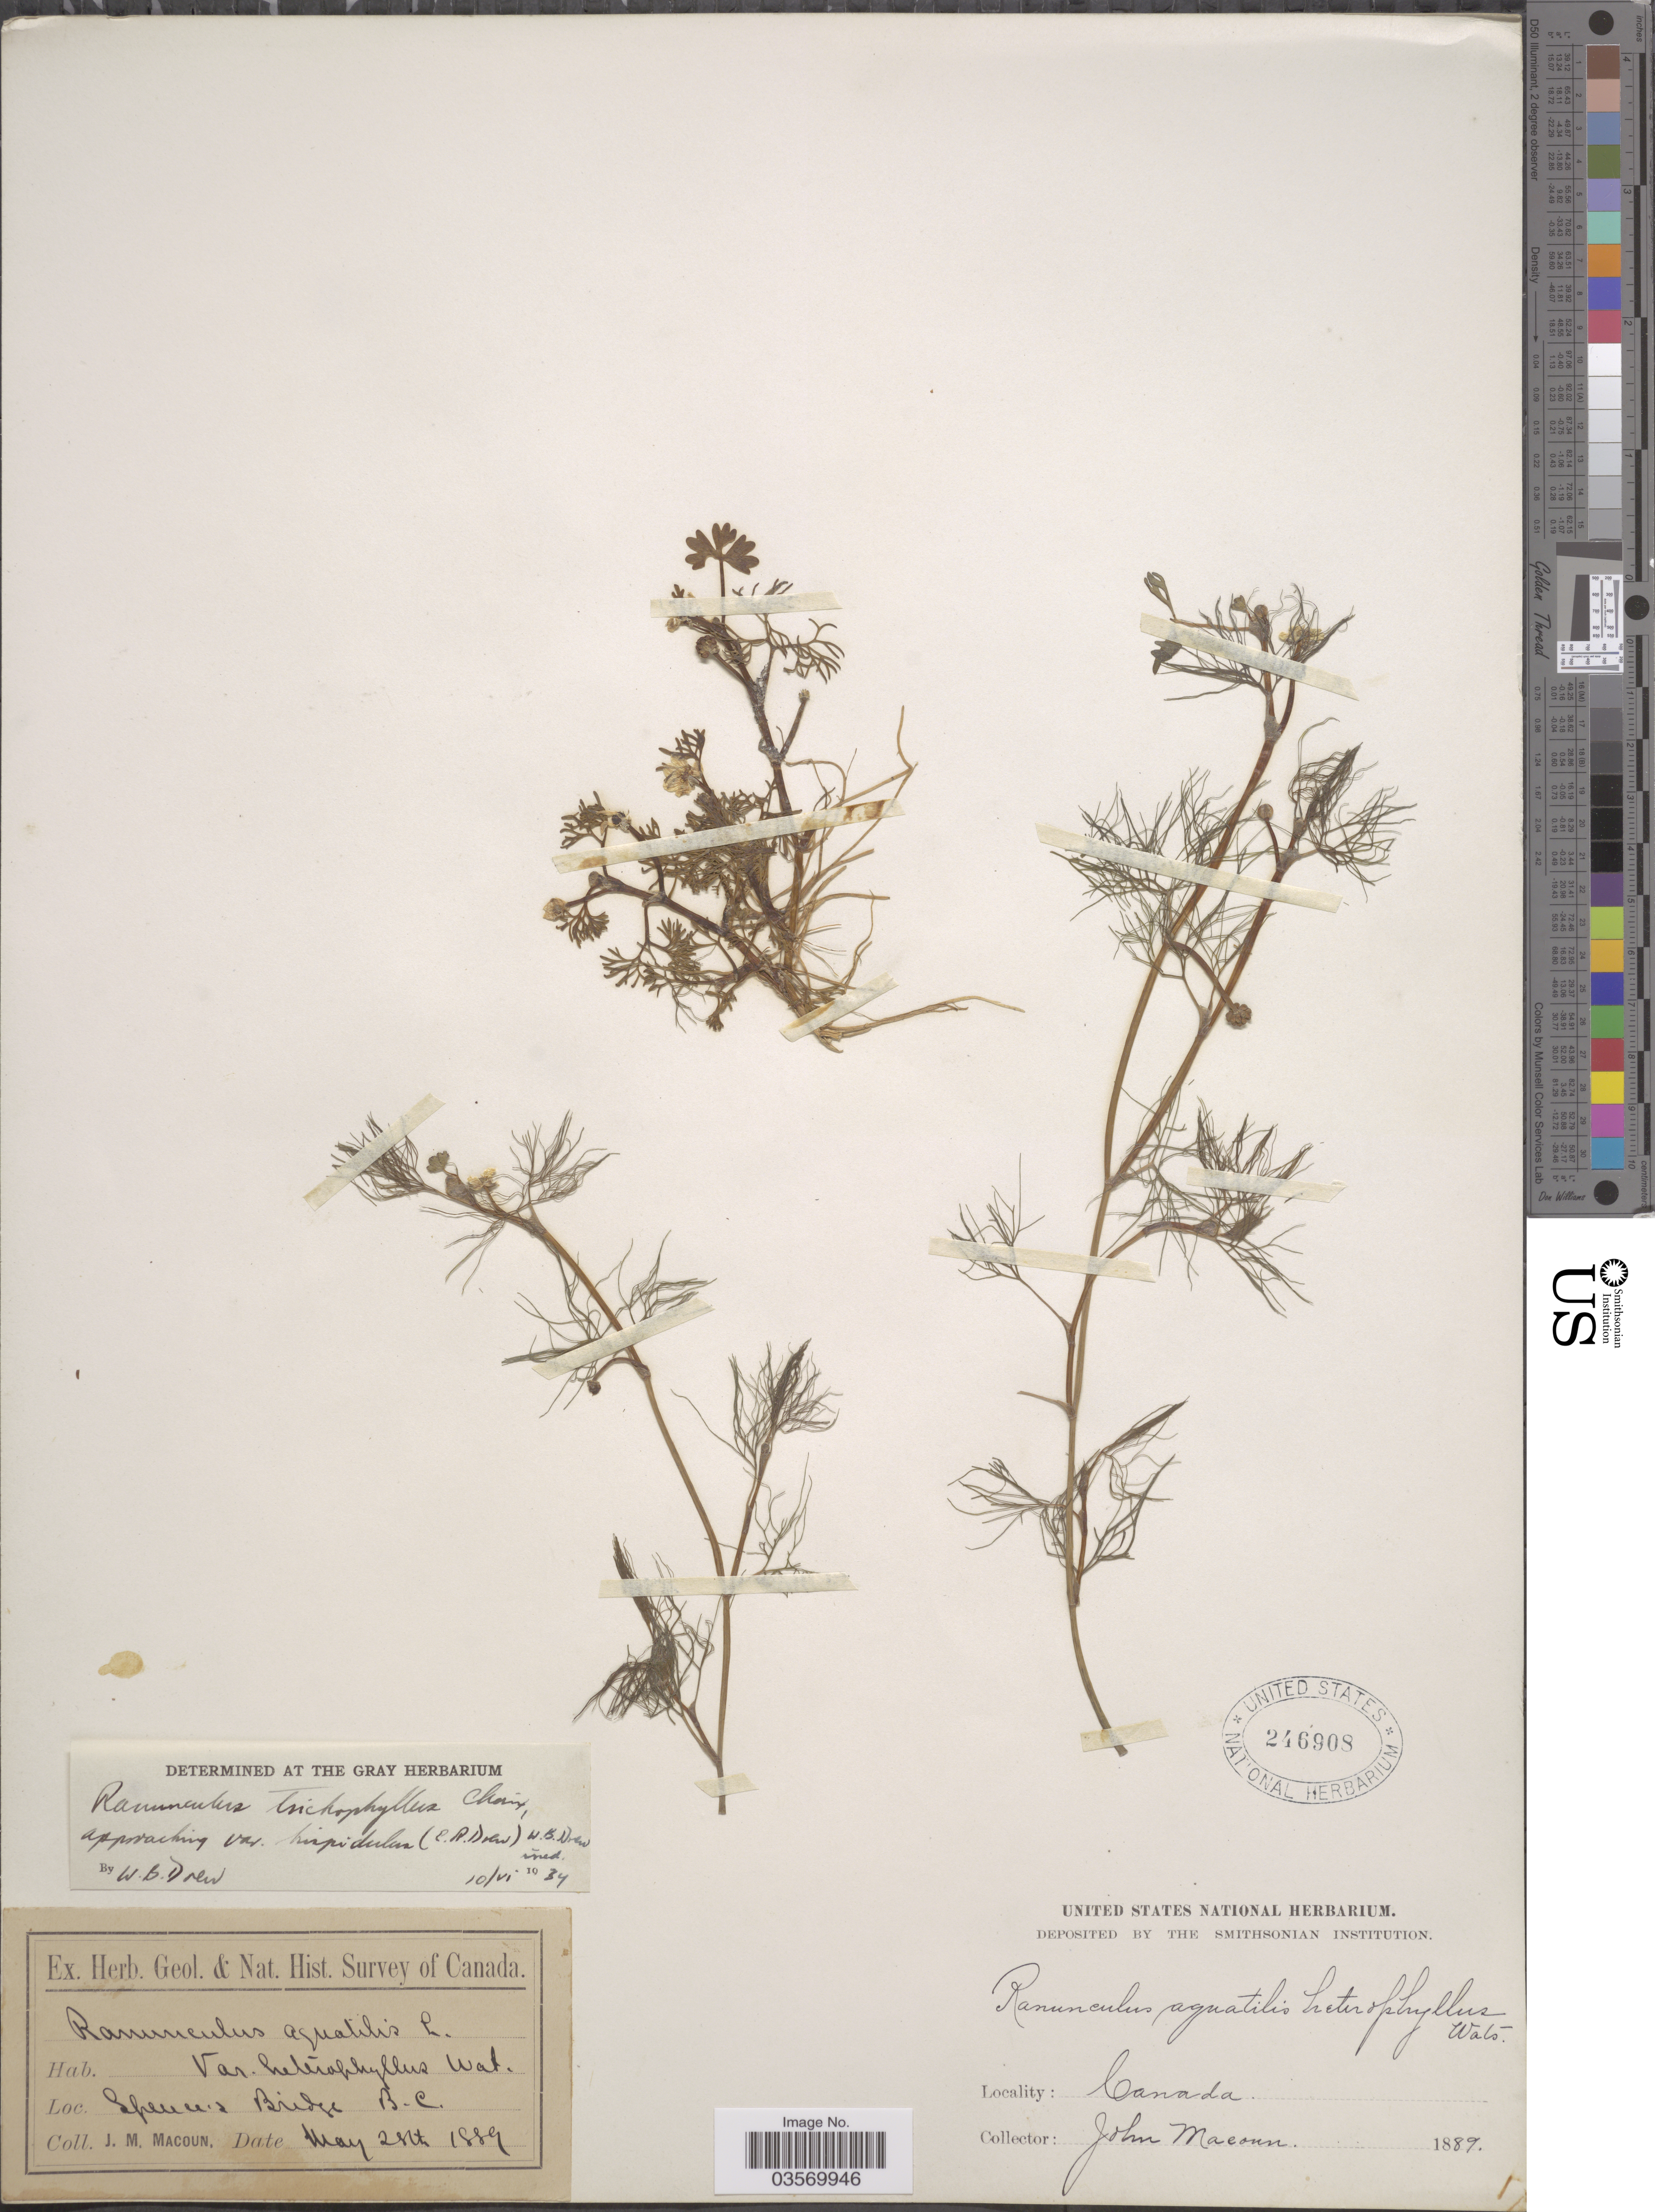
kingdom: Plantae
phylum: Tracheophyta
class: Magnoliopsida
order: Ranunculales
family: Ranunculaceae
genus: Ranunculus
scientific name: Ranunculus mongolicus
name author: (Krylov) Serg.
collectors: J. Macoun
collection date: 1889-05-28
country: Canada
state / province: British Columbia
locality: Spencer's Bridge.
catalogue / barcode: US 246908